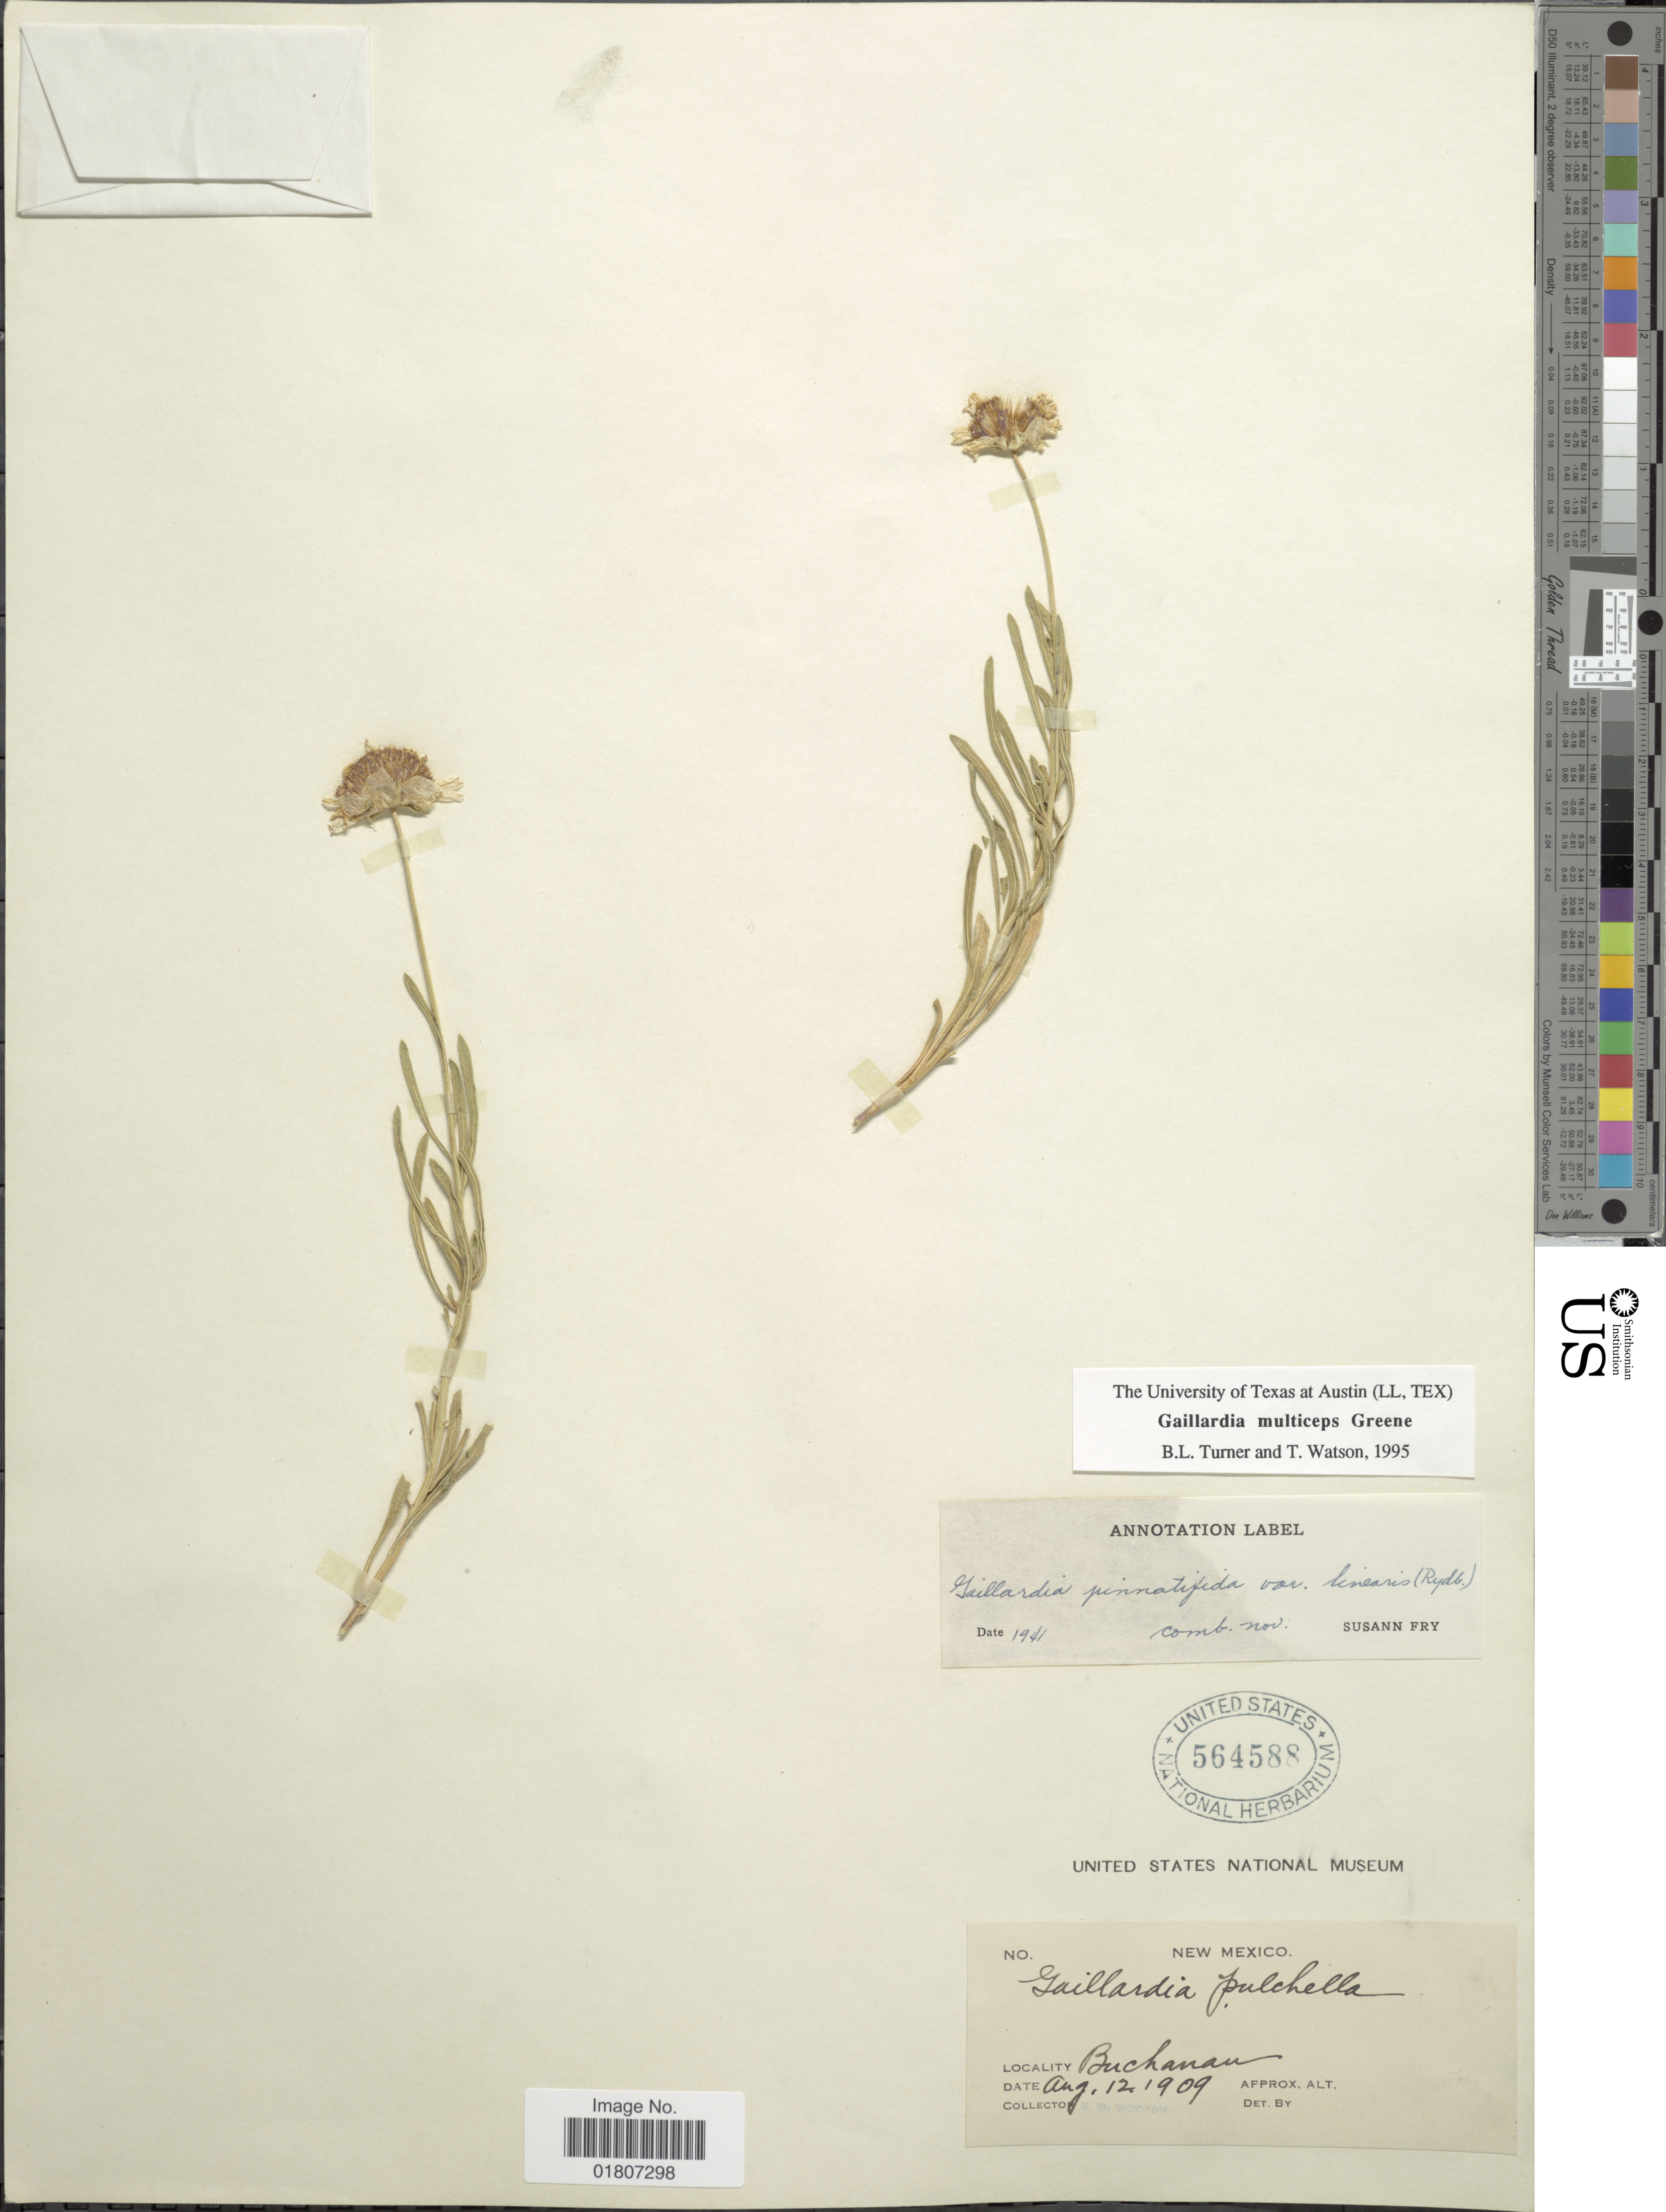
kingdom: Plantae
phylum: Tracheophyta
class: Magnoliopsida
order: Asterales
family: Asteraceae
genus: Gaillardia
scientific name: Gaillardia multiceps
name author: Greene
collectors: E. O. Wooton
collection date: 1909-08-12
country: United States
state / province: New Mexico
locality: Buchanan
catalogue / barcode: US 564588